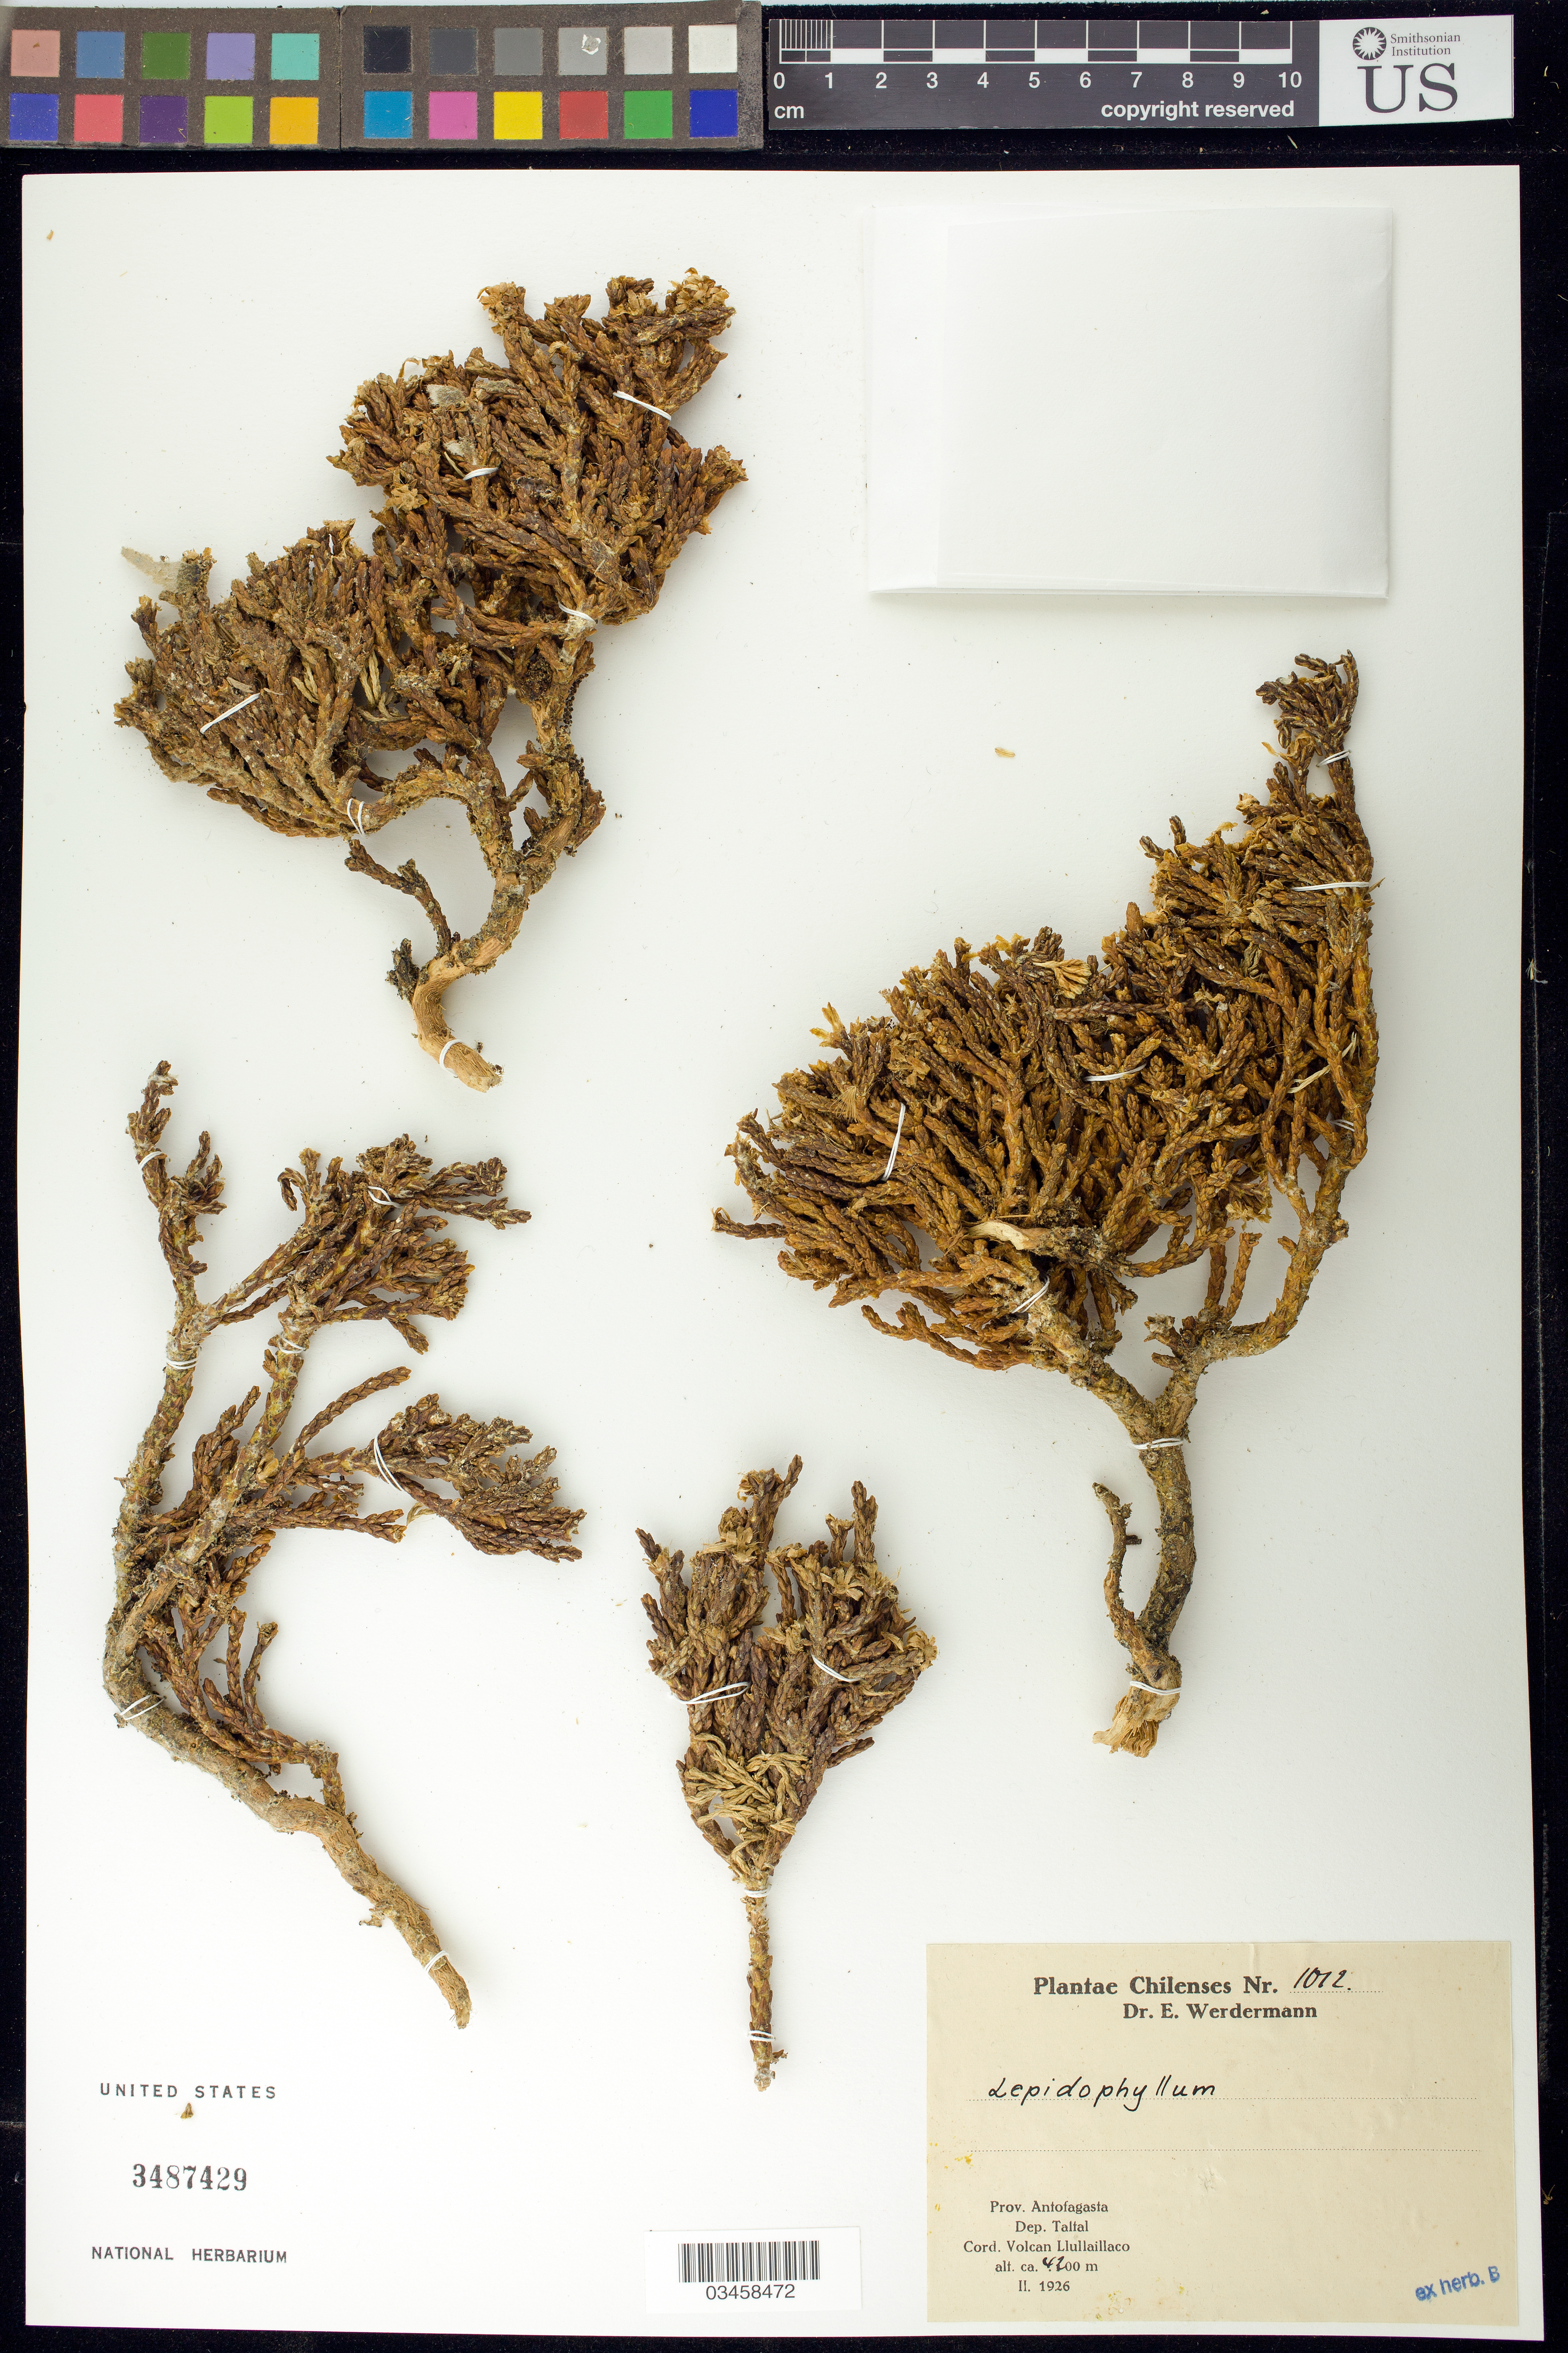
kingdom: Plantae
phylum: Tracheophyta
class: Magnoliopsida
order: Asterales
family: Asteraceae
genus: Lepidophyllum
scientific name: Lepidophyllum sp.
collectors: E. Werdermann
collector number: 1012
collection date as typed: Feb 1926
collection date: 1926-02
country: Chile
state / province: Antofagasta (II)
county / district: Taltal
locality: Cord. Volcan Llullaillaco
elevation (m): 4200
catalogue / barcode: US 3487429